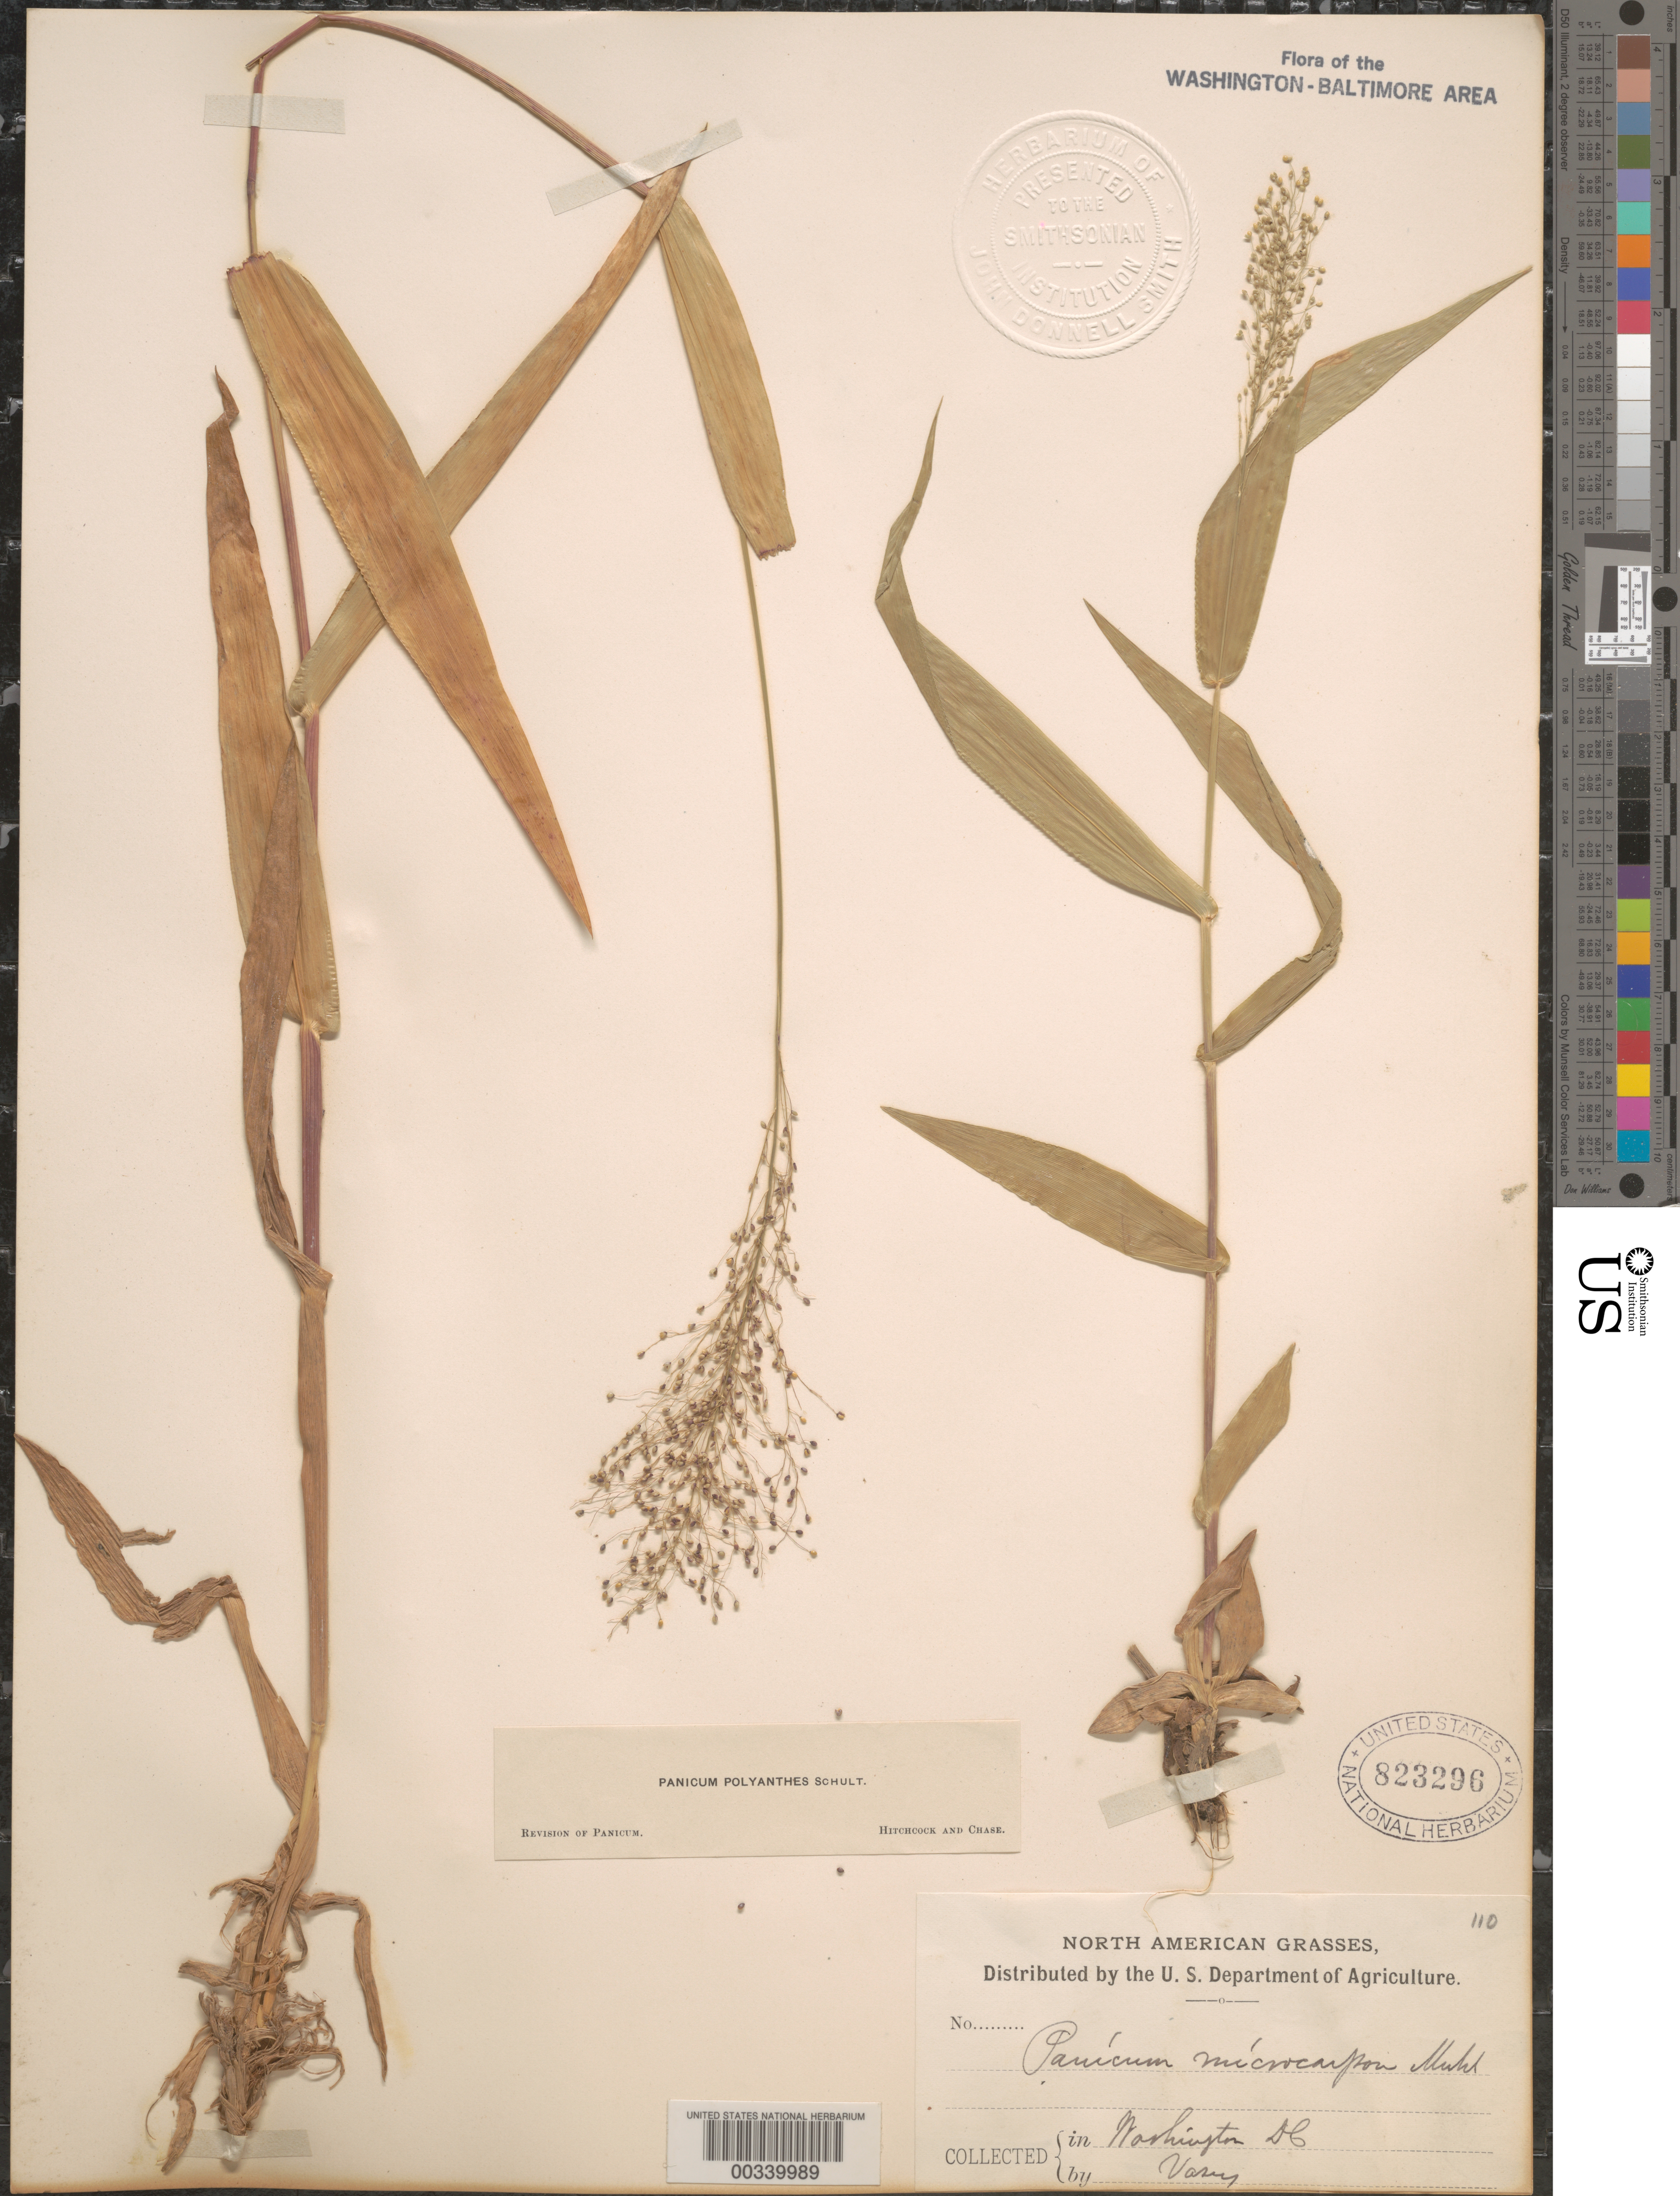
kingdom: Plantae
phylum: Tracheophyta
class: Liliopsida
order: Poales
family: Poaceae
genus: Dichanthelium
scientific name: Dichanthelium sphaerocarpon var. isophyllum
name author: (Scribn.) Gould & C.A. Clark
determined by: Hitchcock, A. S.; Chase, [M.] A.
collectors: G. Vasey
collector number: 110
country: United States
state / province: District of Columbia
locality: Washington, DC and vicinity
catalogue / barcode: US 823296